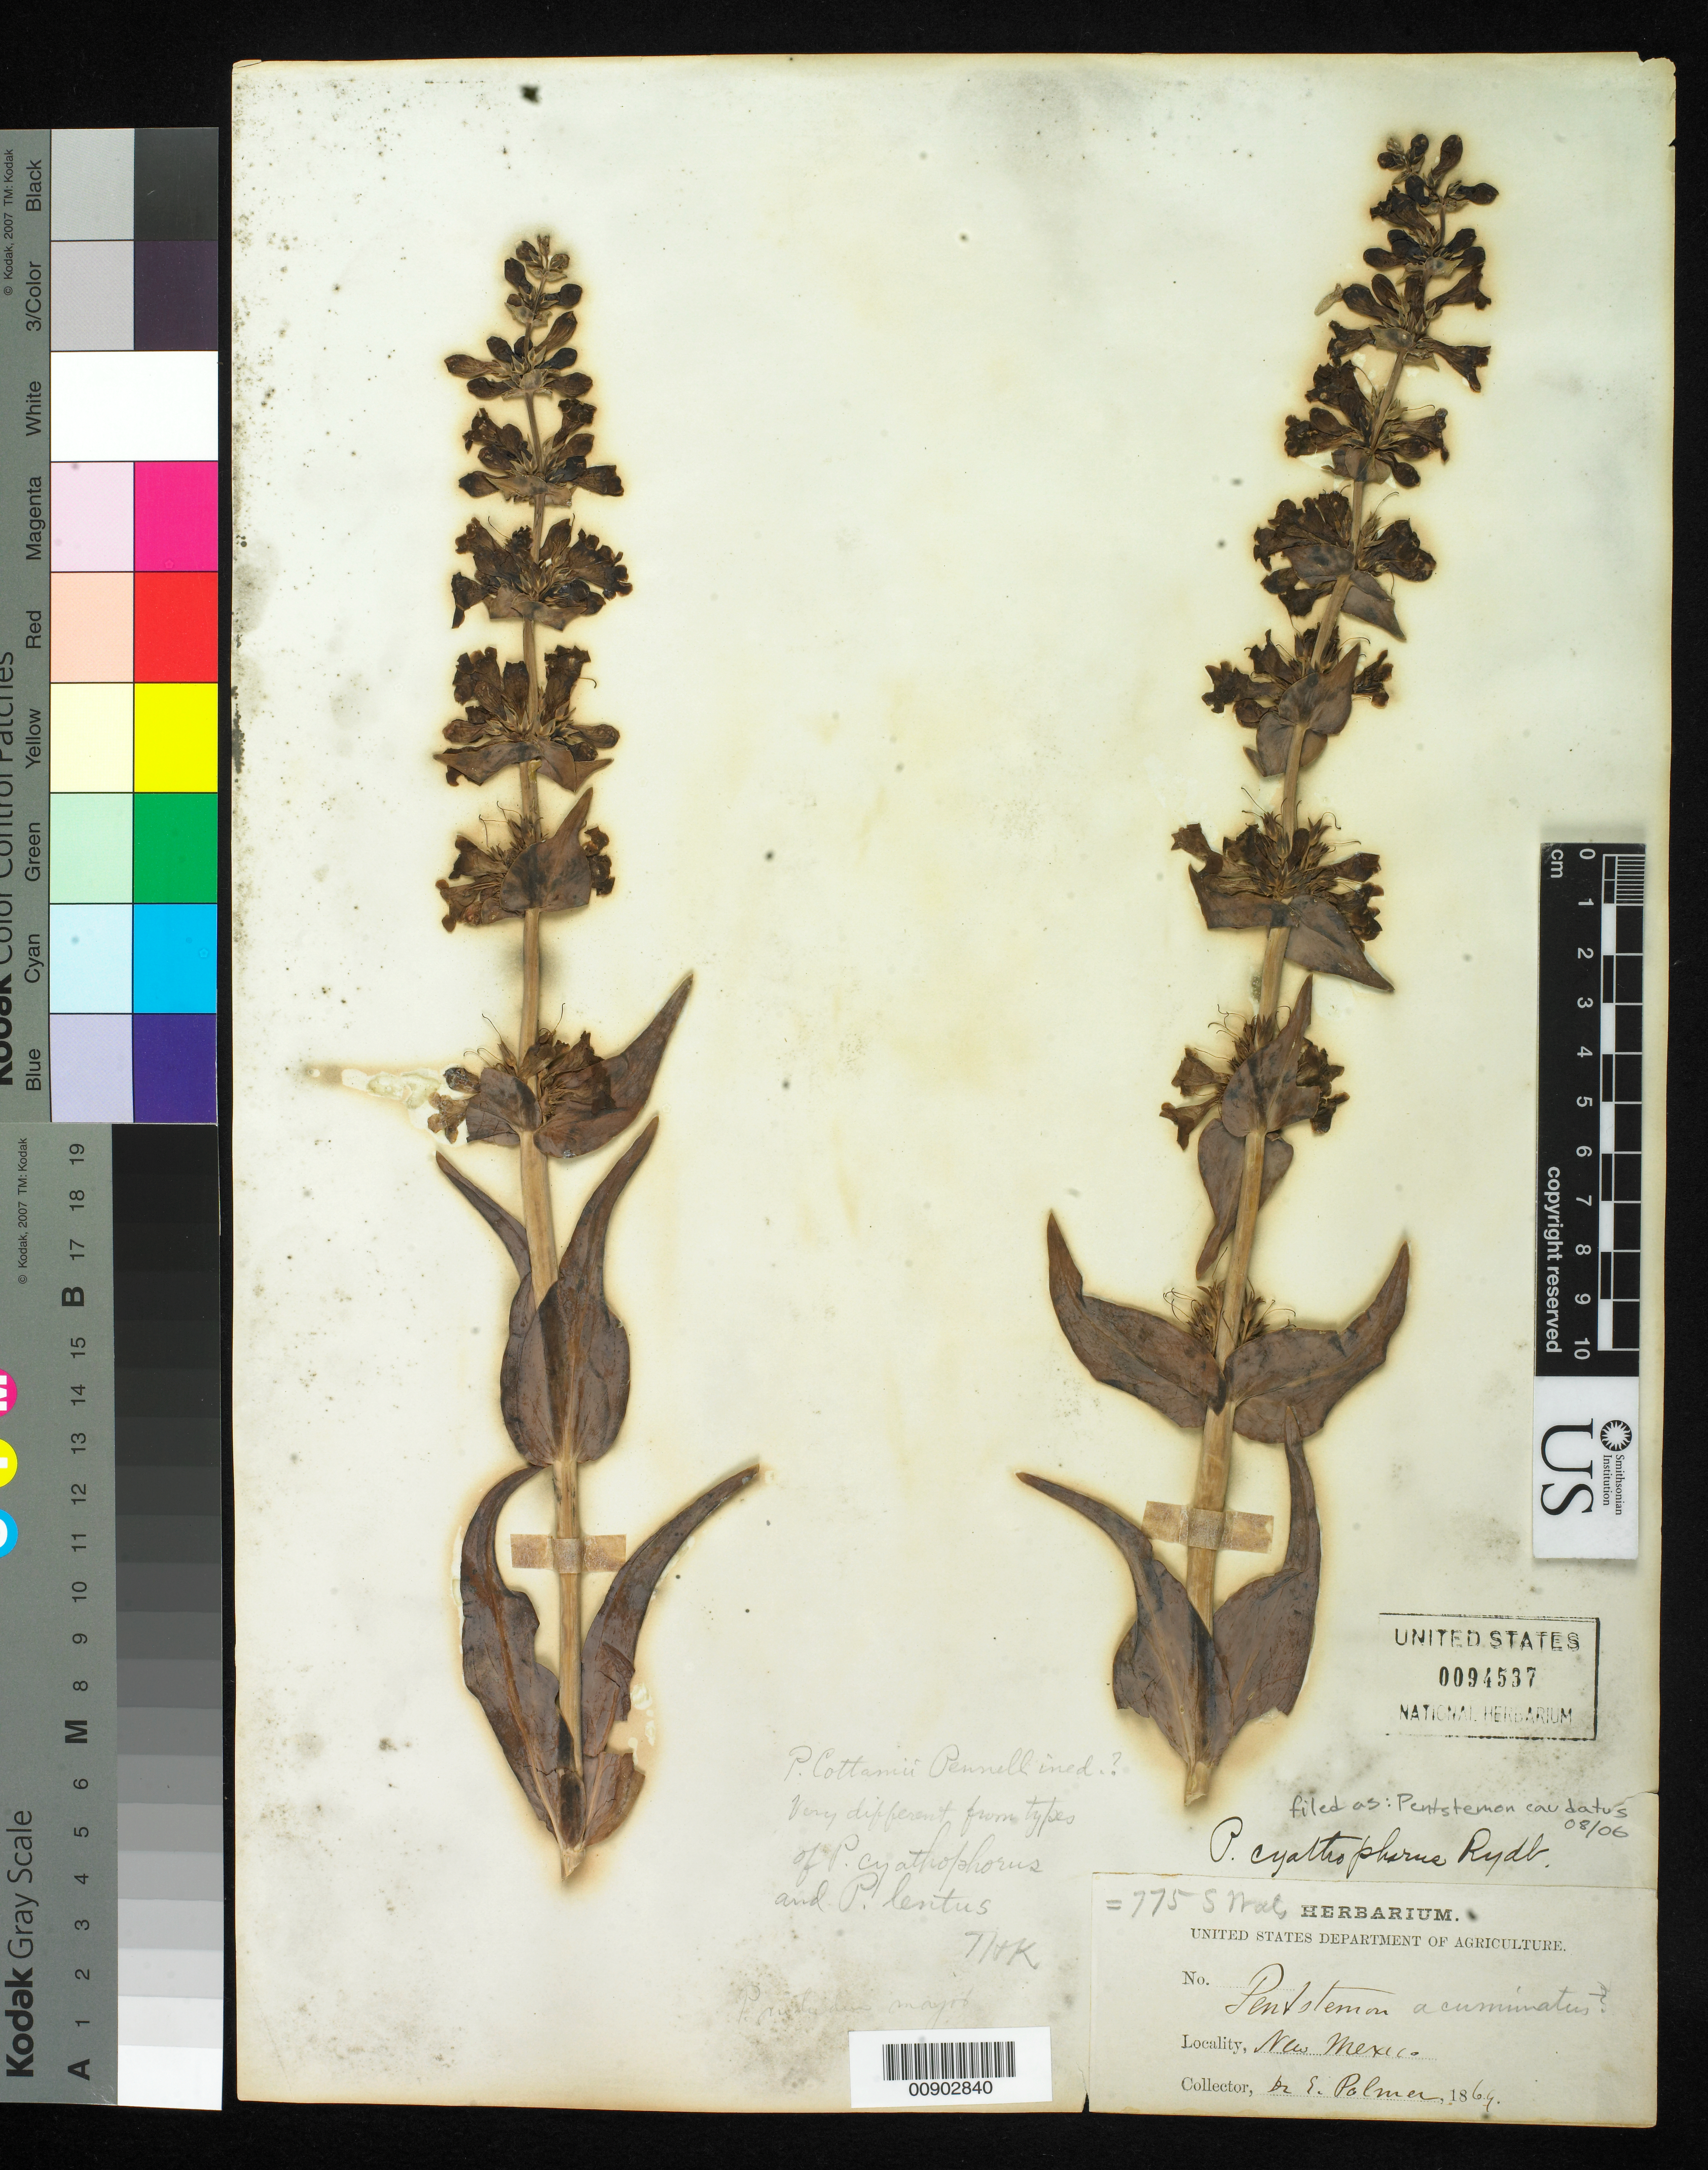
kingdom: Plantae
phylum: Tracheophyta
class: Magnoliopsida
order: Lamiales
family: Plantaginaceae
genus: Penstemon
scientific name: Penstemon caudatus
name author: A. Heller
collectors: E. Palmer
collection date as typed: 1869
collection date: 1869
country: United States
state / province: New Mexico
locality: New Mexico.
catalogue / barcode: US 94537